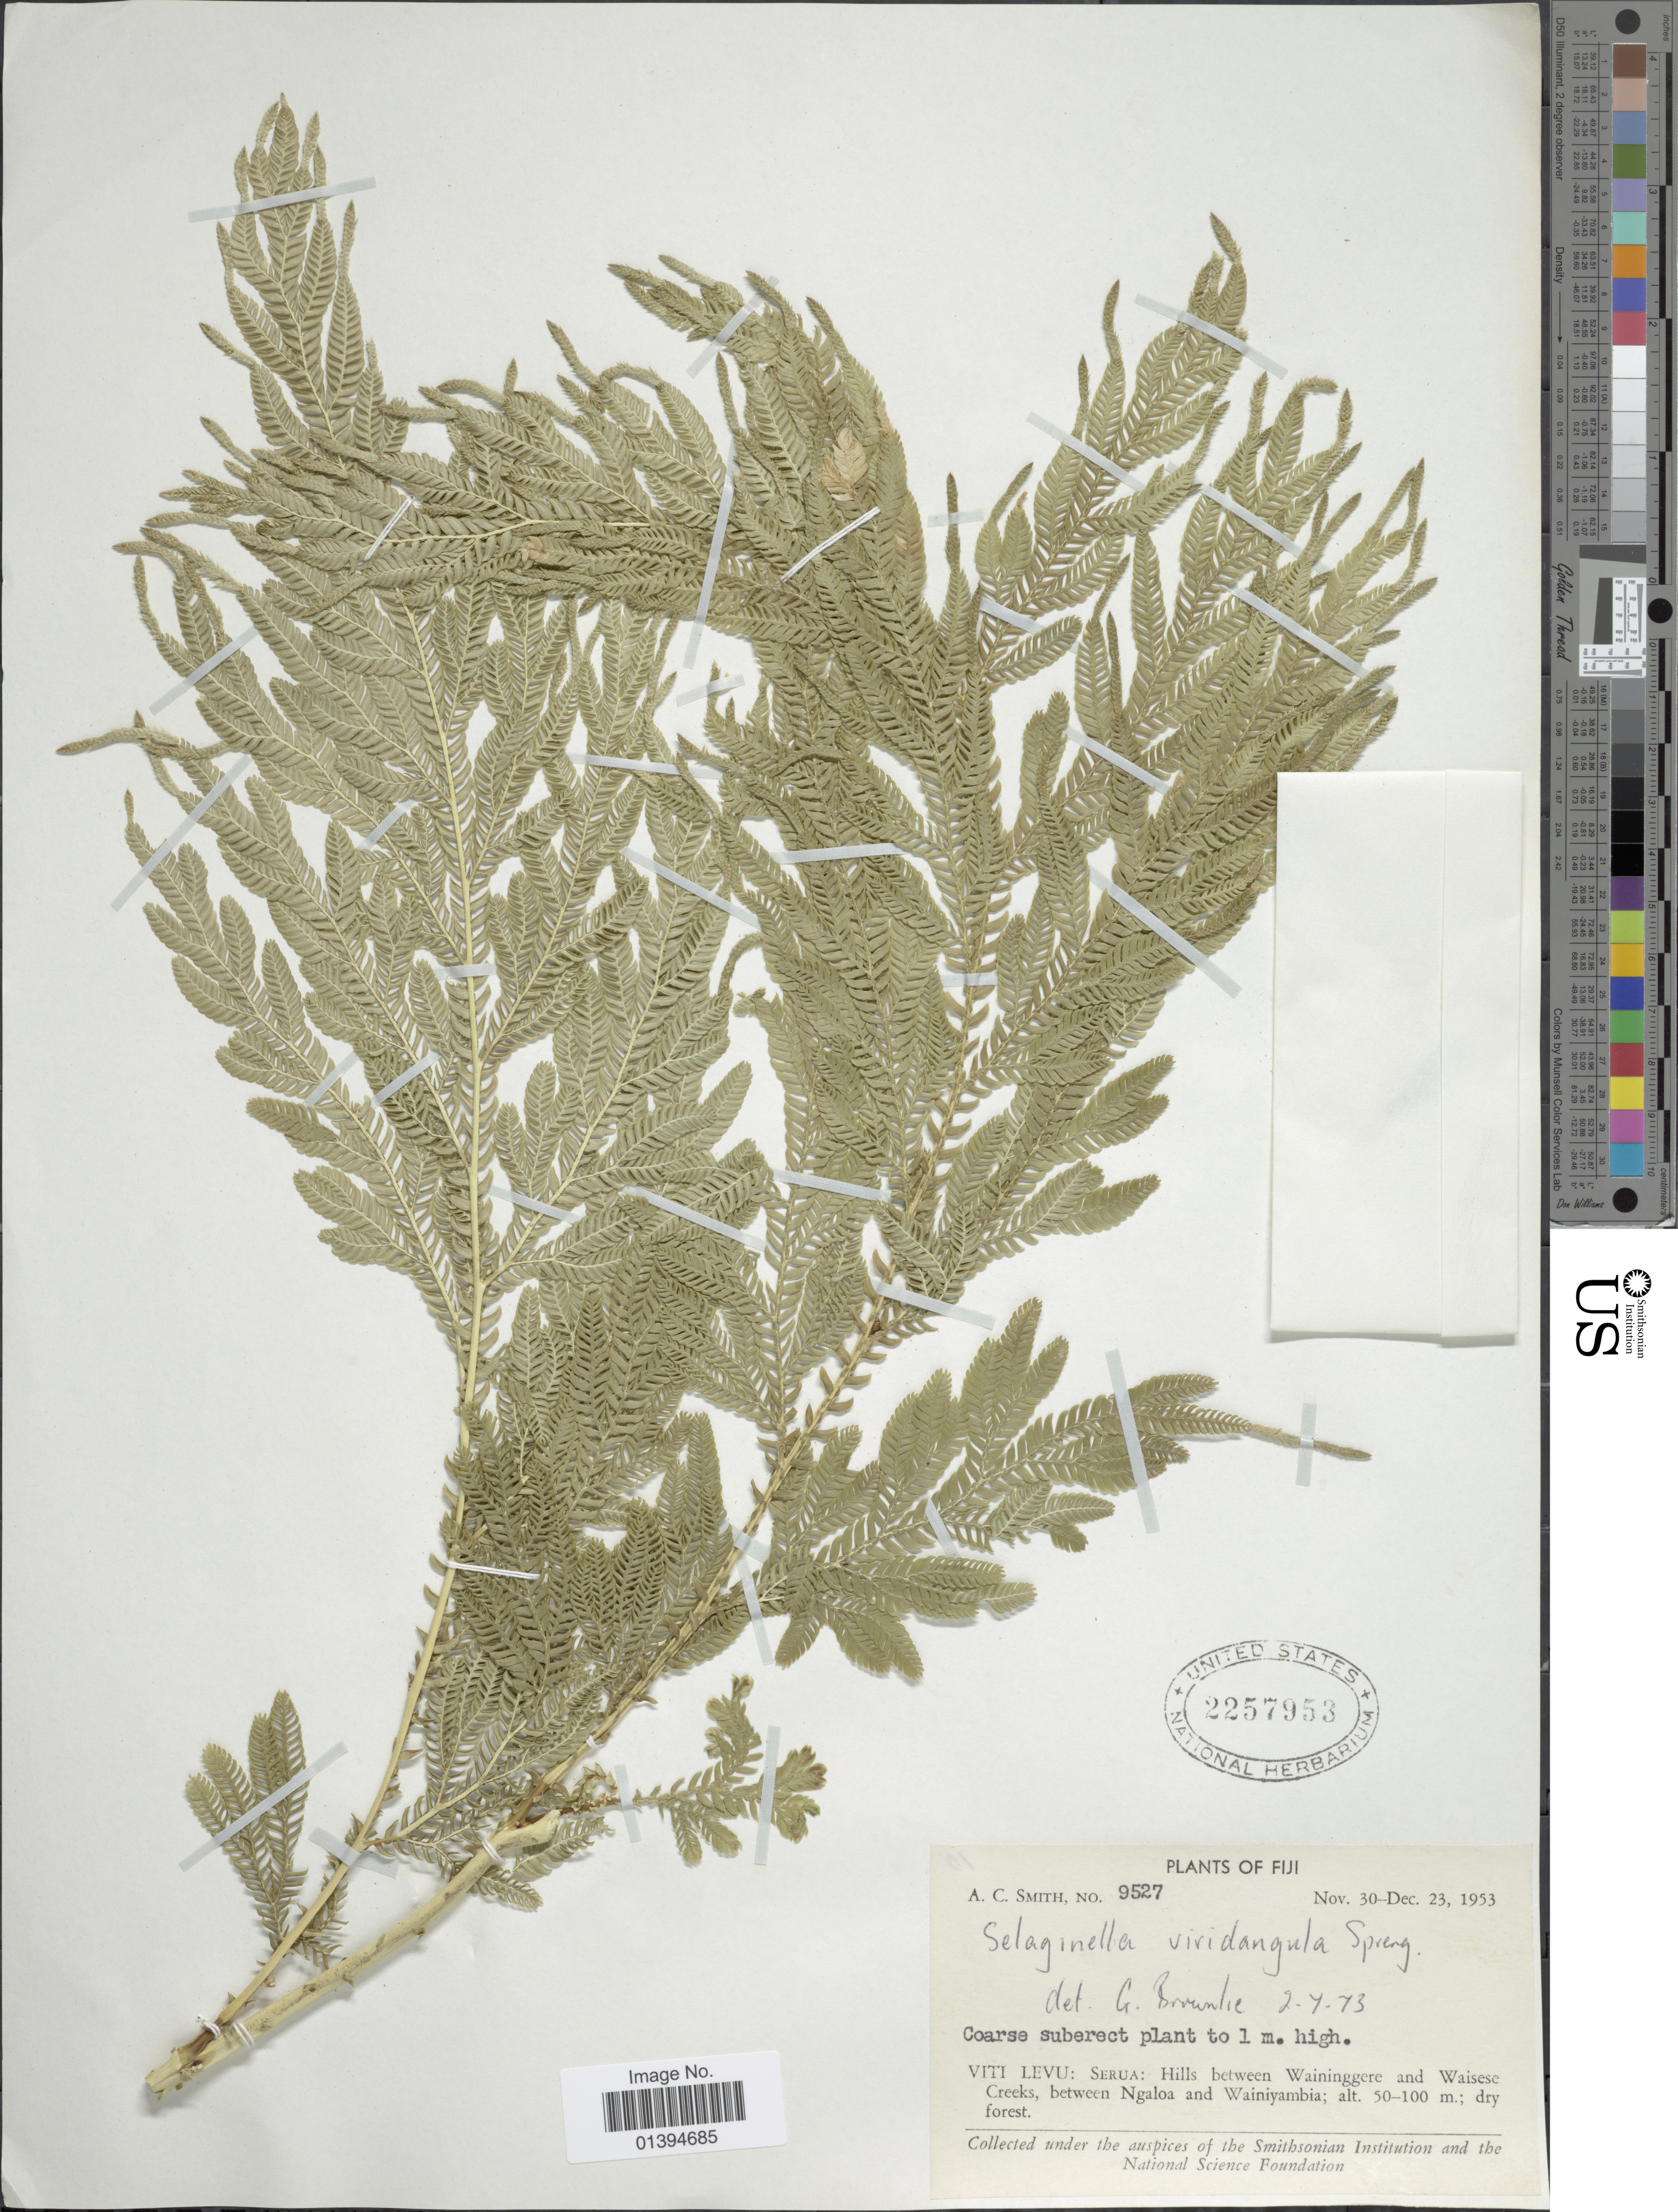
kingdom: Plantae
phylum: Tracheophyta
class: Lycopodiopsida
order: Selaginellales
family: Selaginellaceae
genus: Selaginella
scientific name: Selaginella viridangula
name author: Spring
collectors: A. C. Smith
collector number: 9527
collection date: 1953-11-30/1953-12-23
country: Fiji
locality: Viti Levu: Serua: hills between Waininggere and Waisese Creeks, between Ngaloa and Wainiyamba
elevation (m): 10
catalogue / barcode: US 2257953